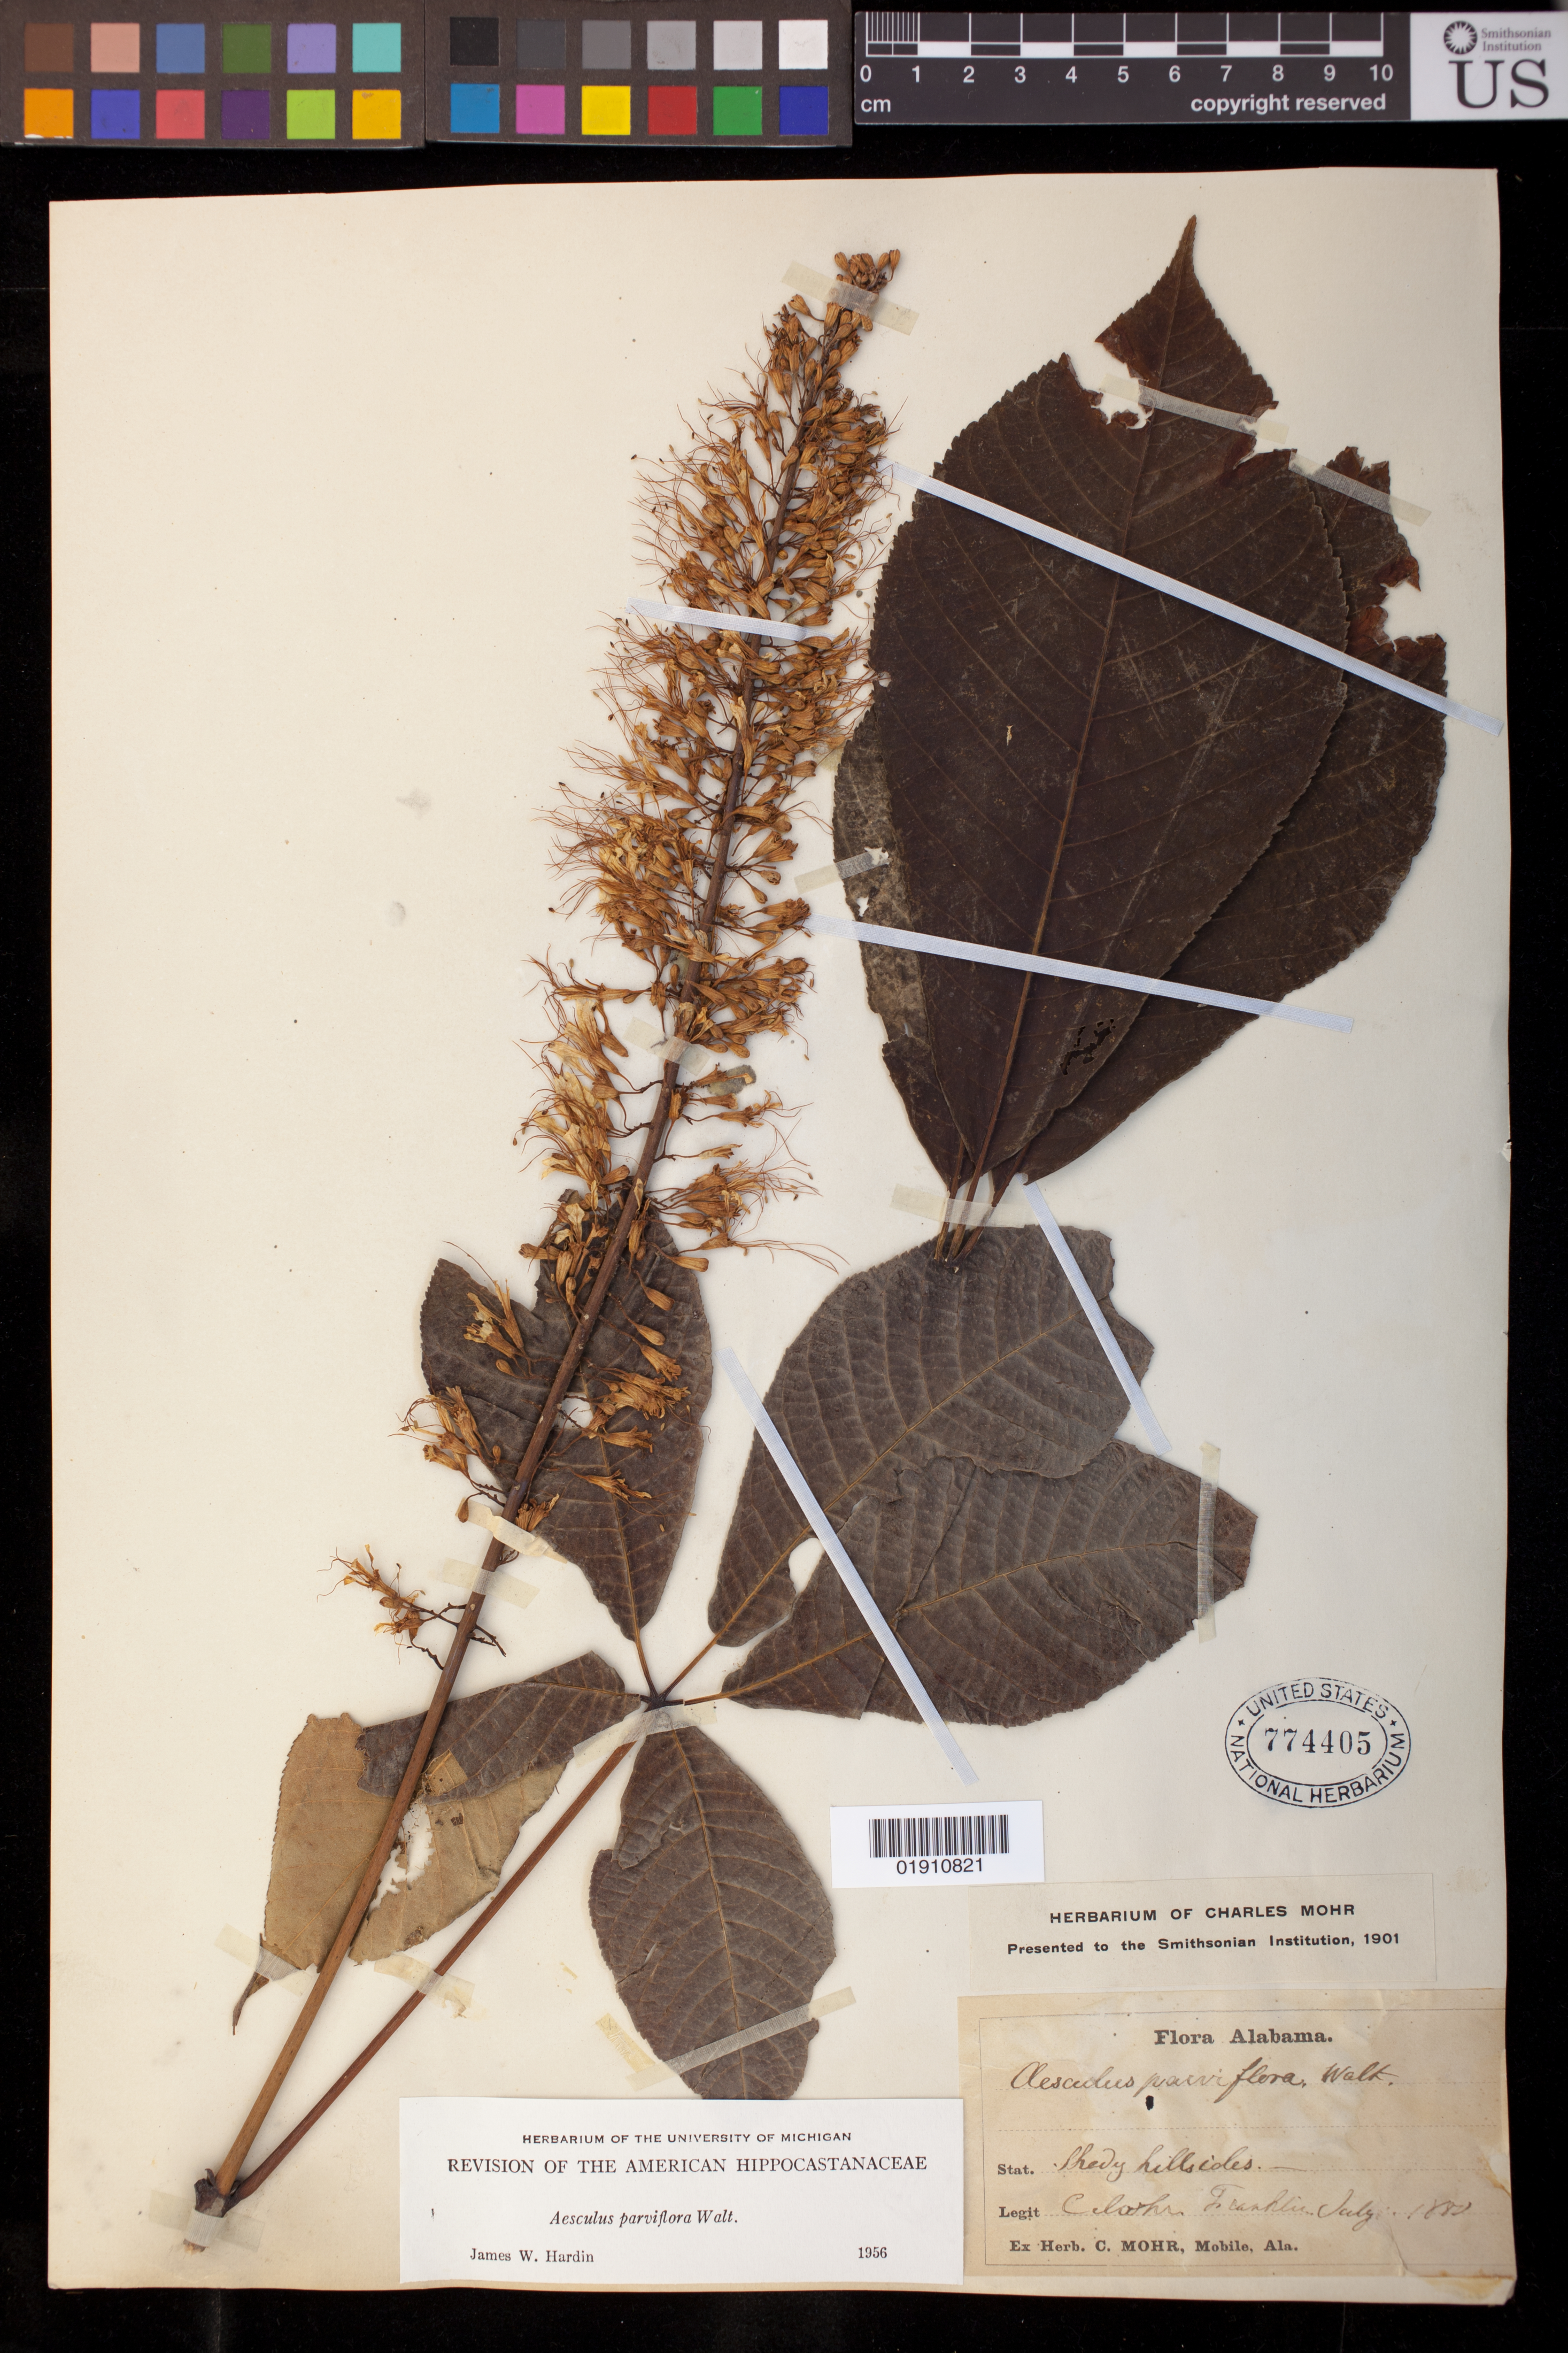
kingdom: Plantae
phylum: Tracheophyta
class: Magnoliopsida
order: Sapindales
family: Sapindaceae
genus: Aesculus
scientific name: Aesculus parviflora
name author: Walter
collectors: C. T. Mohr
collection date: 1880-07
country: United States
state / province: Alabama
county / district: Franklin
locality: Franklin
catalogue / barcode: US 774405